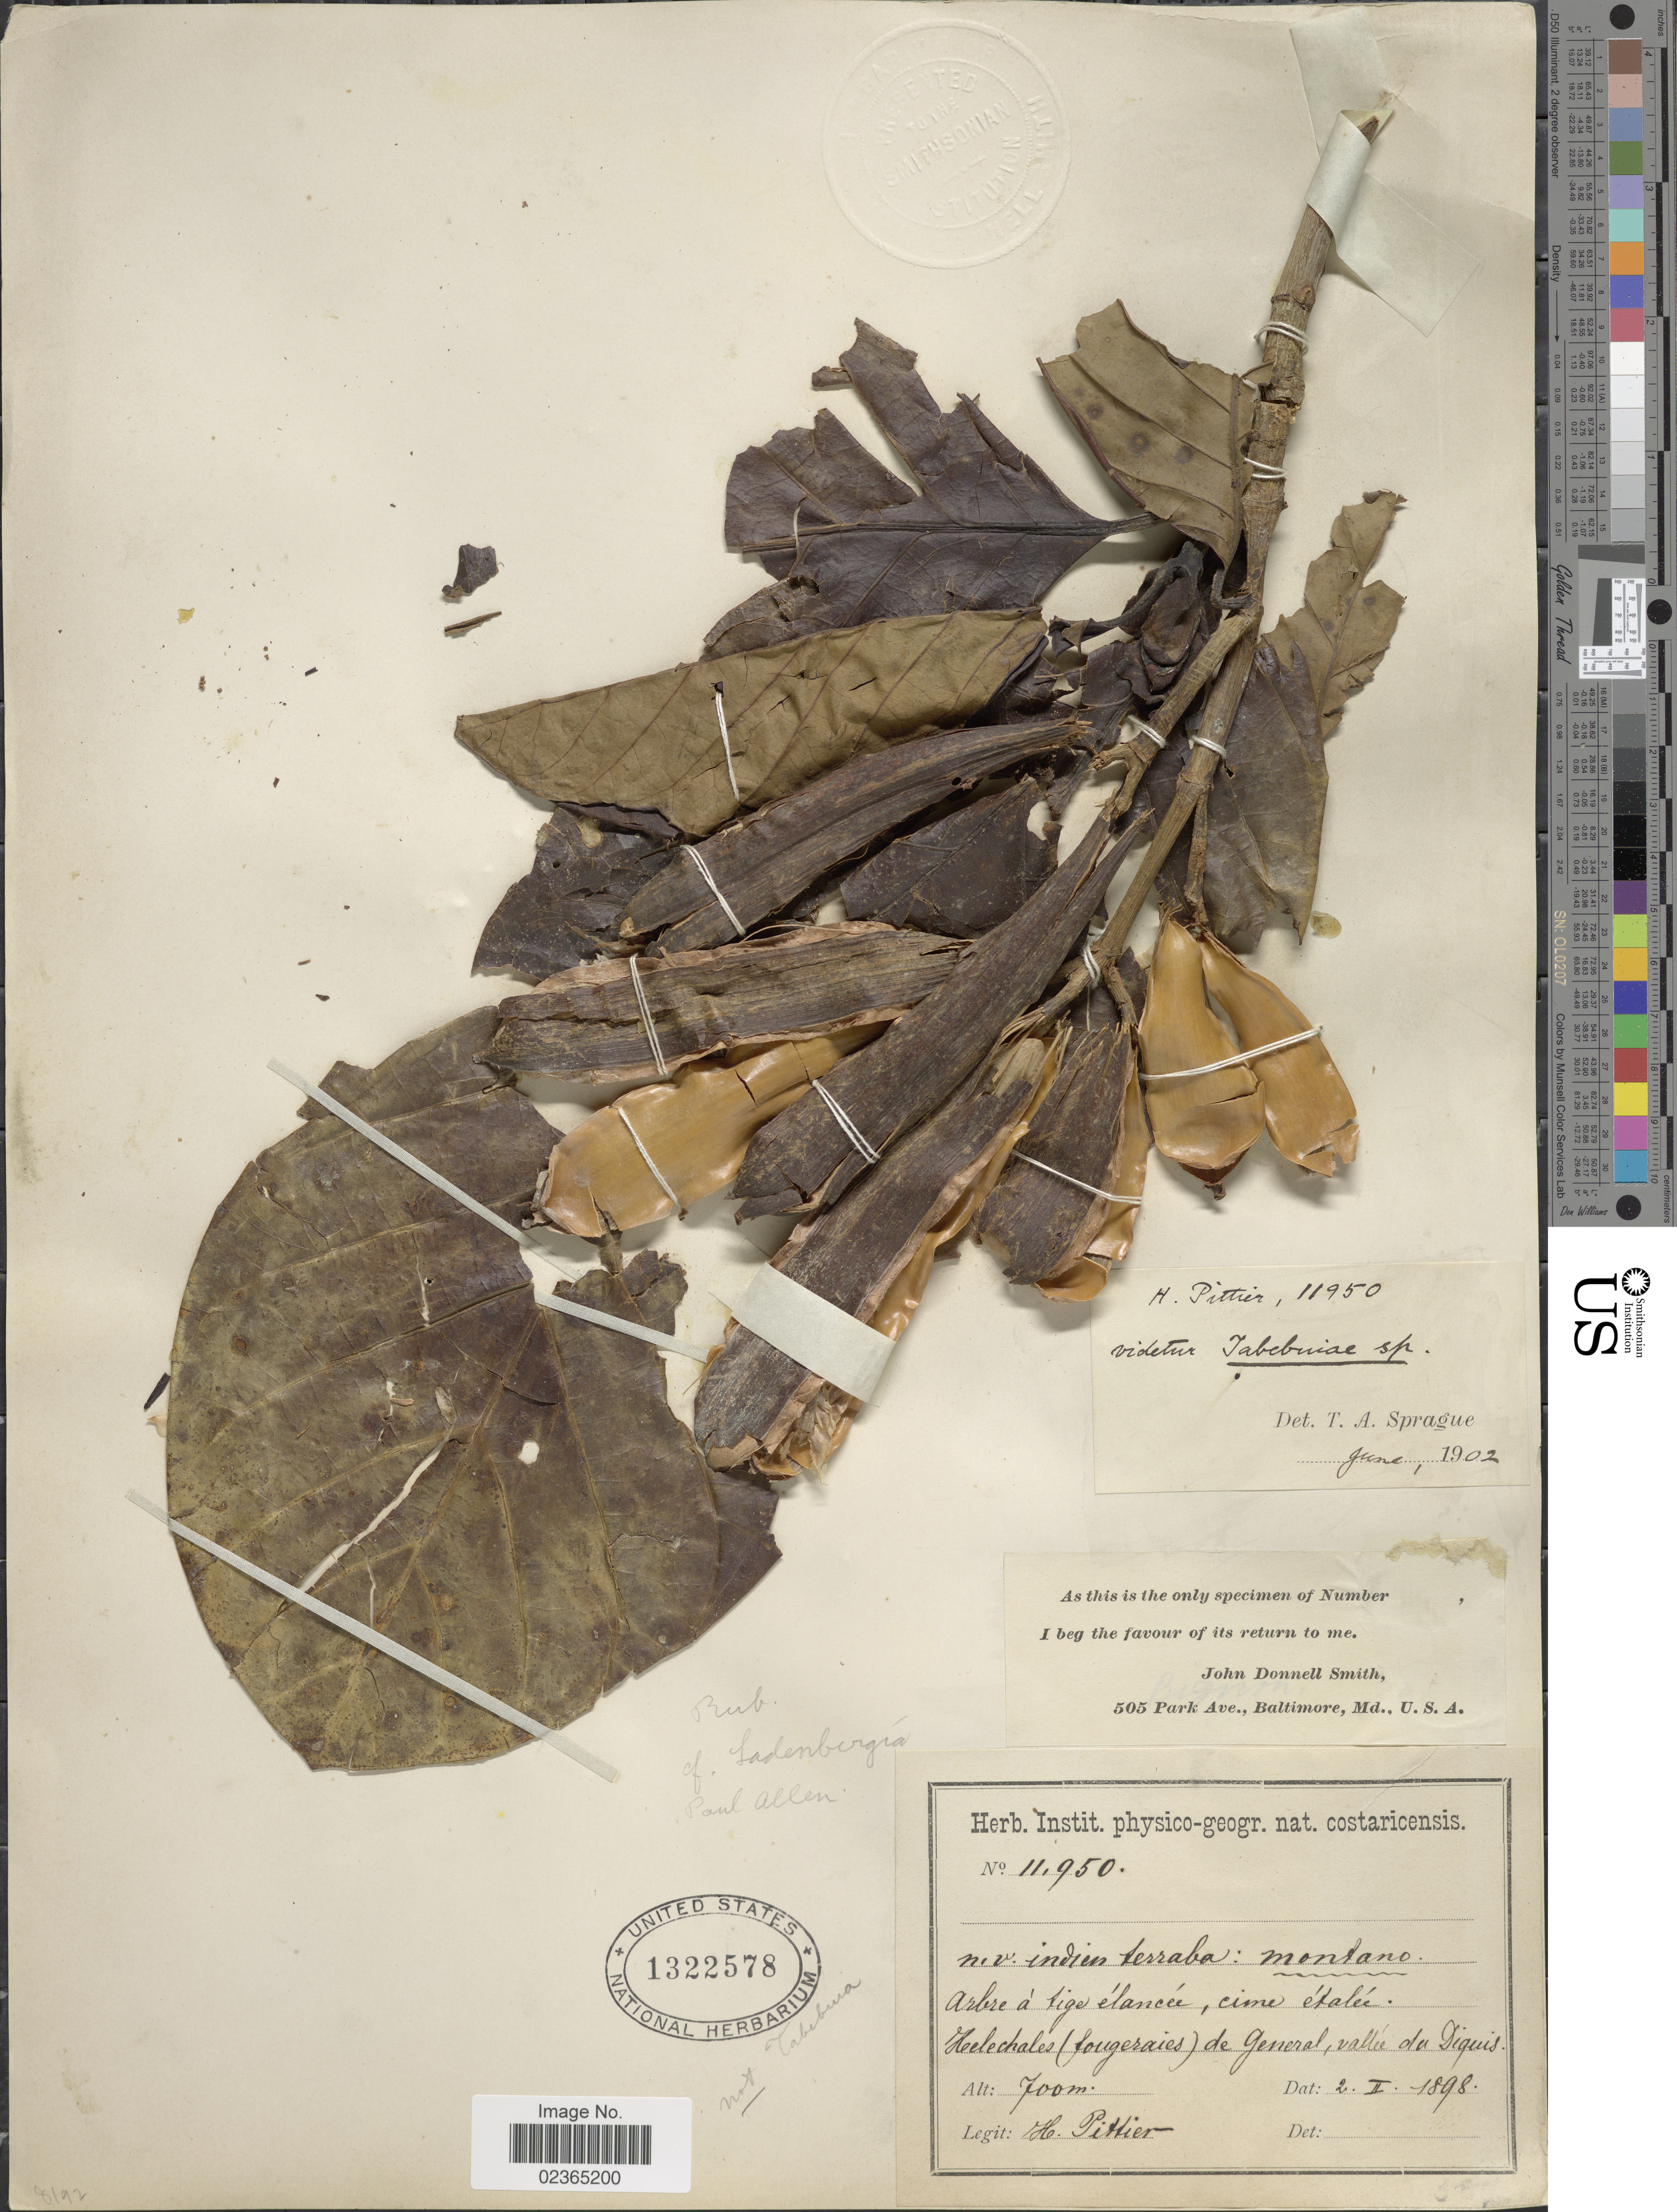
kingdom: Plantae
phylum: Tracheophyta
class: Magnoliopsida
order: Gentianales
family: Rubiaceae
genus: Ladenbergia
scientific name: Ladenbergia sp.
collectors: H. F. Pittier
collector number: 11950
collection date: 1898-02-02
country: Costa Rica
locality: Vallée du Diquis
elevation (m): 700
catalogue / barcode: US 1322578